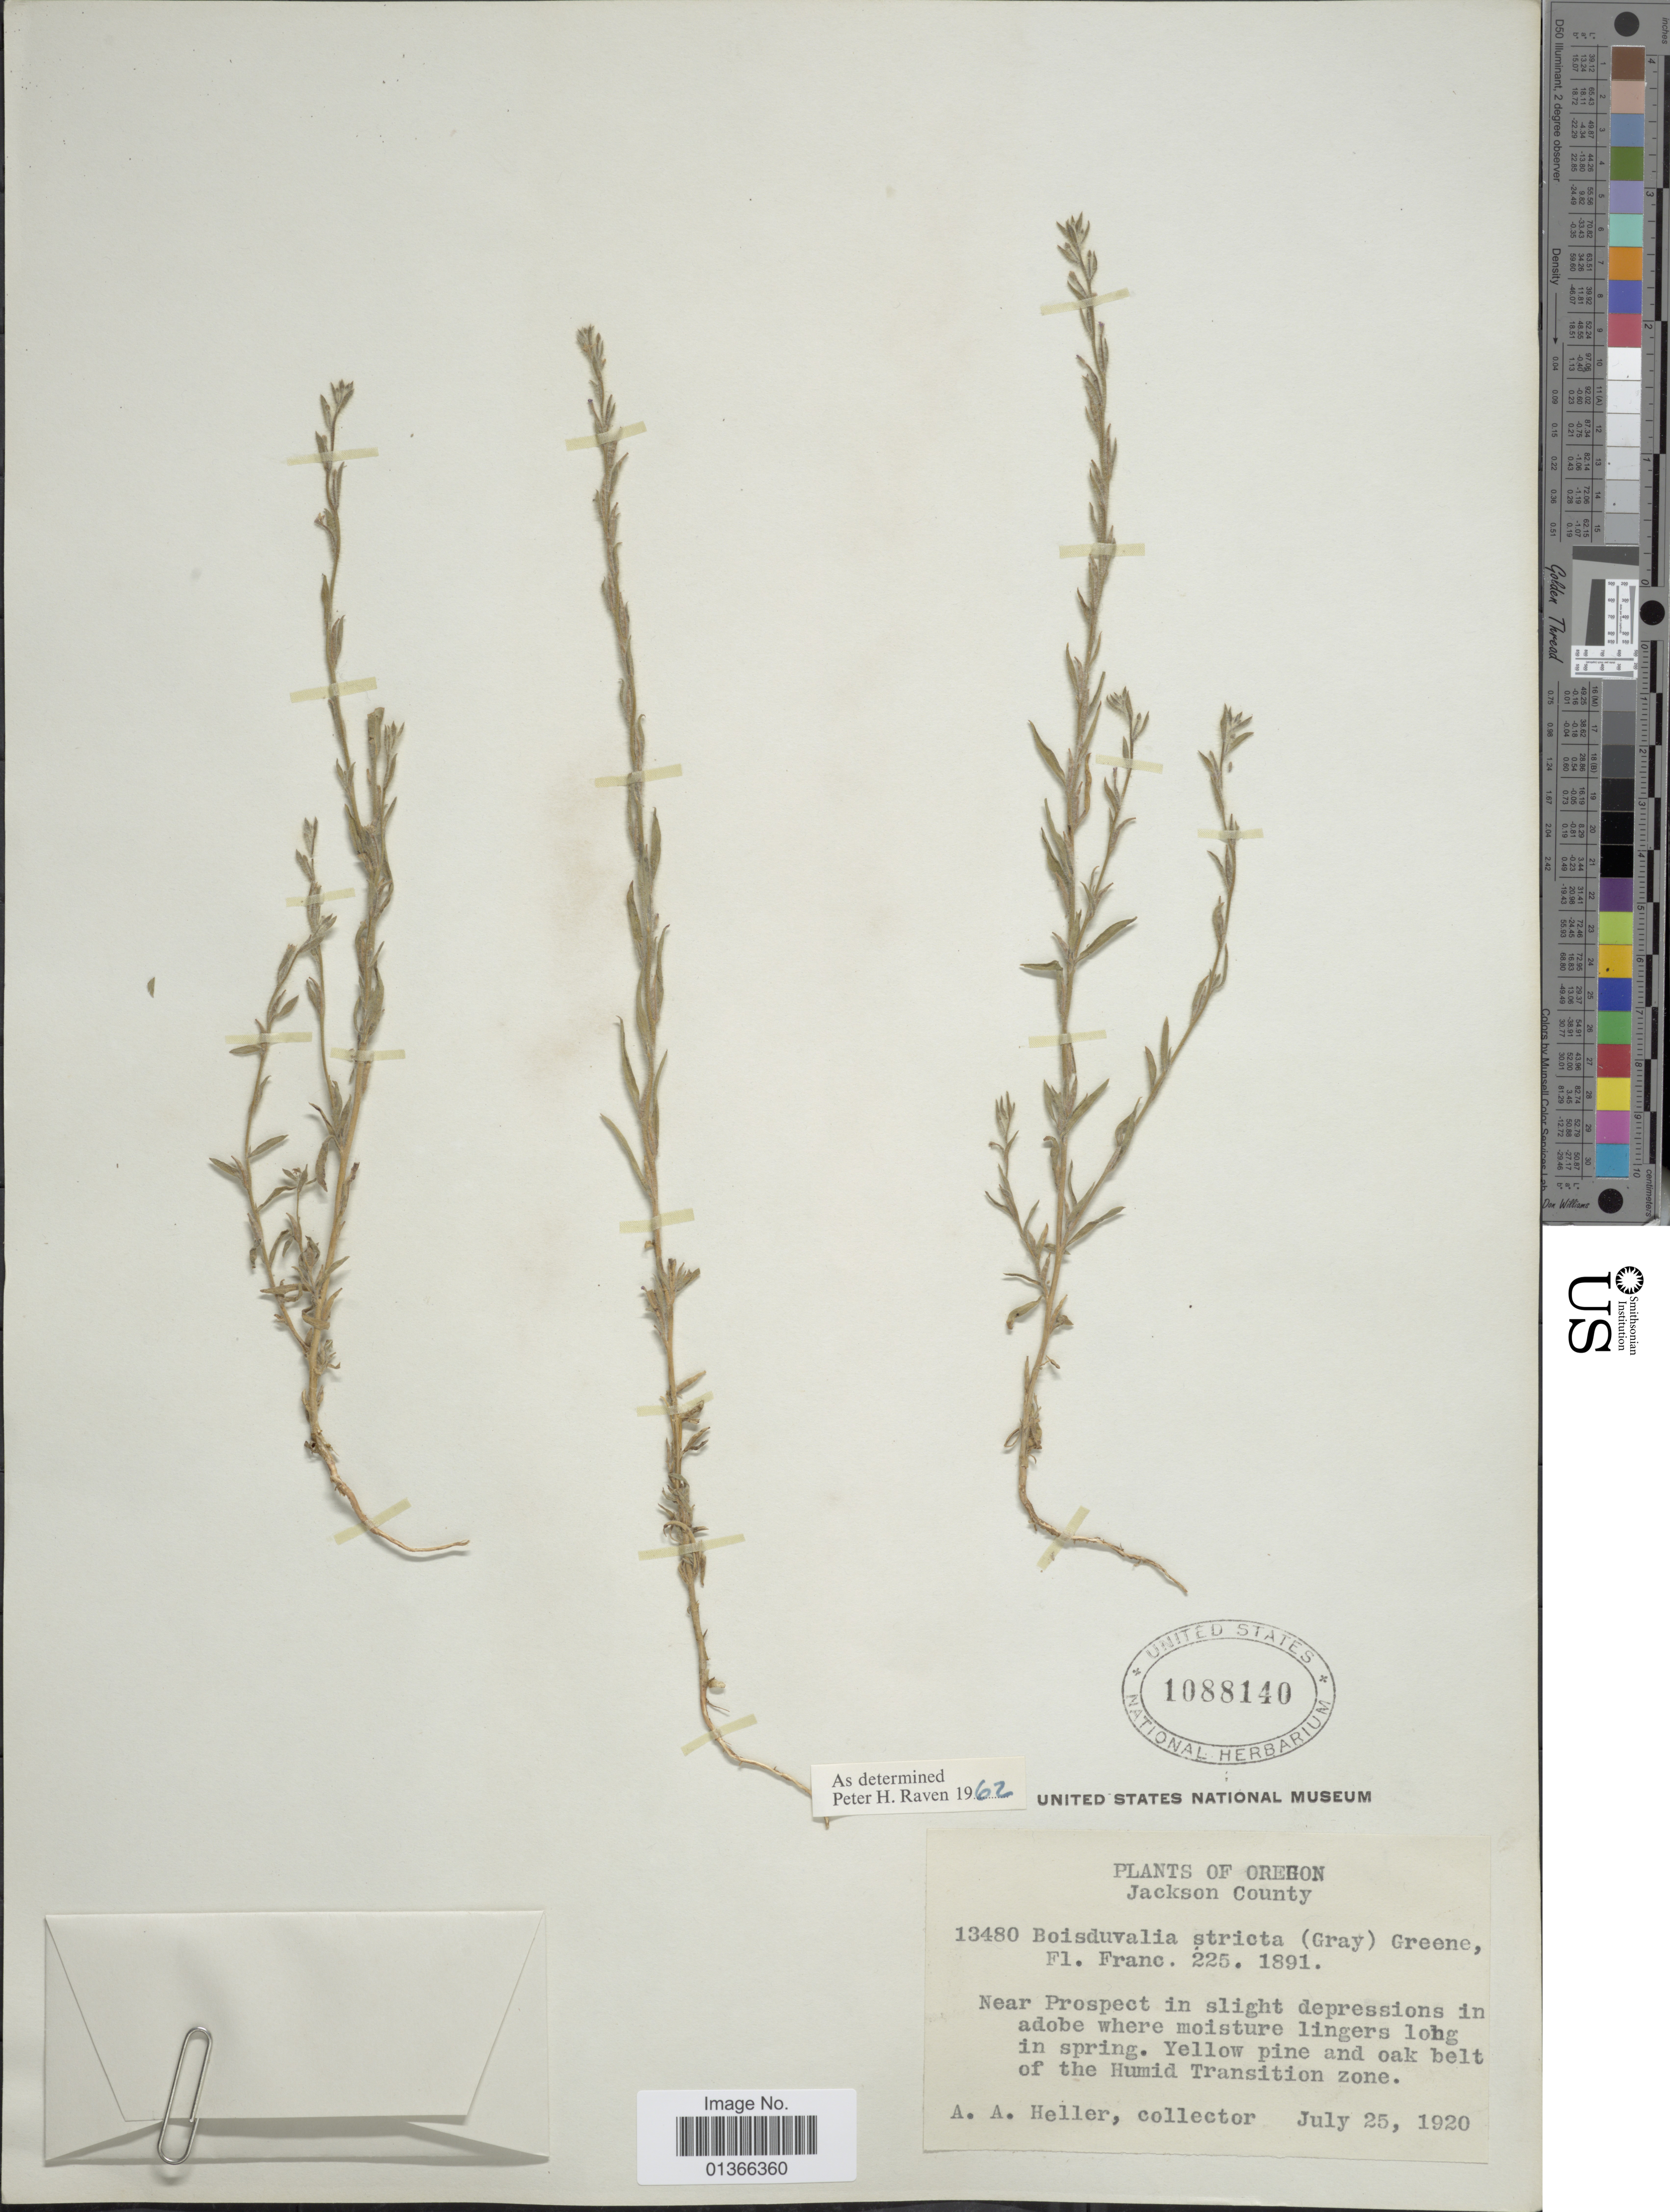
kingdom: Plantae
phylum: Tracheophyta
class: Magnoliopsida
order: Myrtales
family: Onagraceae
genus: Epilobium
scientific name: Epilobium torreyi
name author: (S. Watson) Hoch & P.H. Raven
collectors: A. A. Heller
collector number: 13480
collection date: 1920-07-25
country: United States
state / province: Oregon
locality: Jackson County. Near Prospect in slight depressions in adobe where moisture lingers long in spring. Yellow pine and oak belt of the Humid Transition zone.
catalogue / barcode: US 1088140